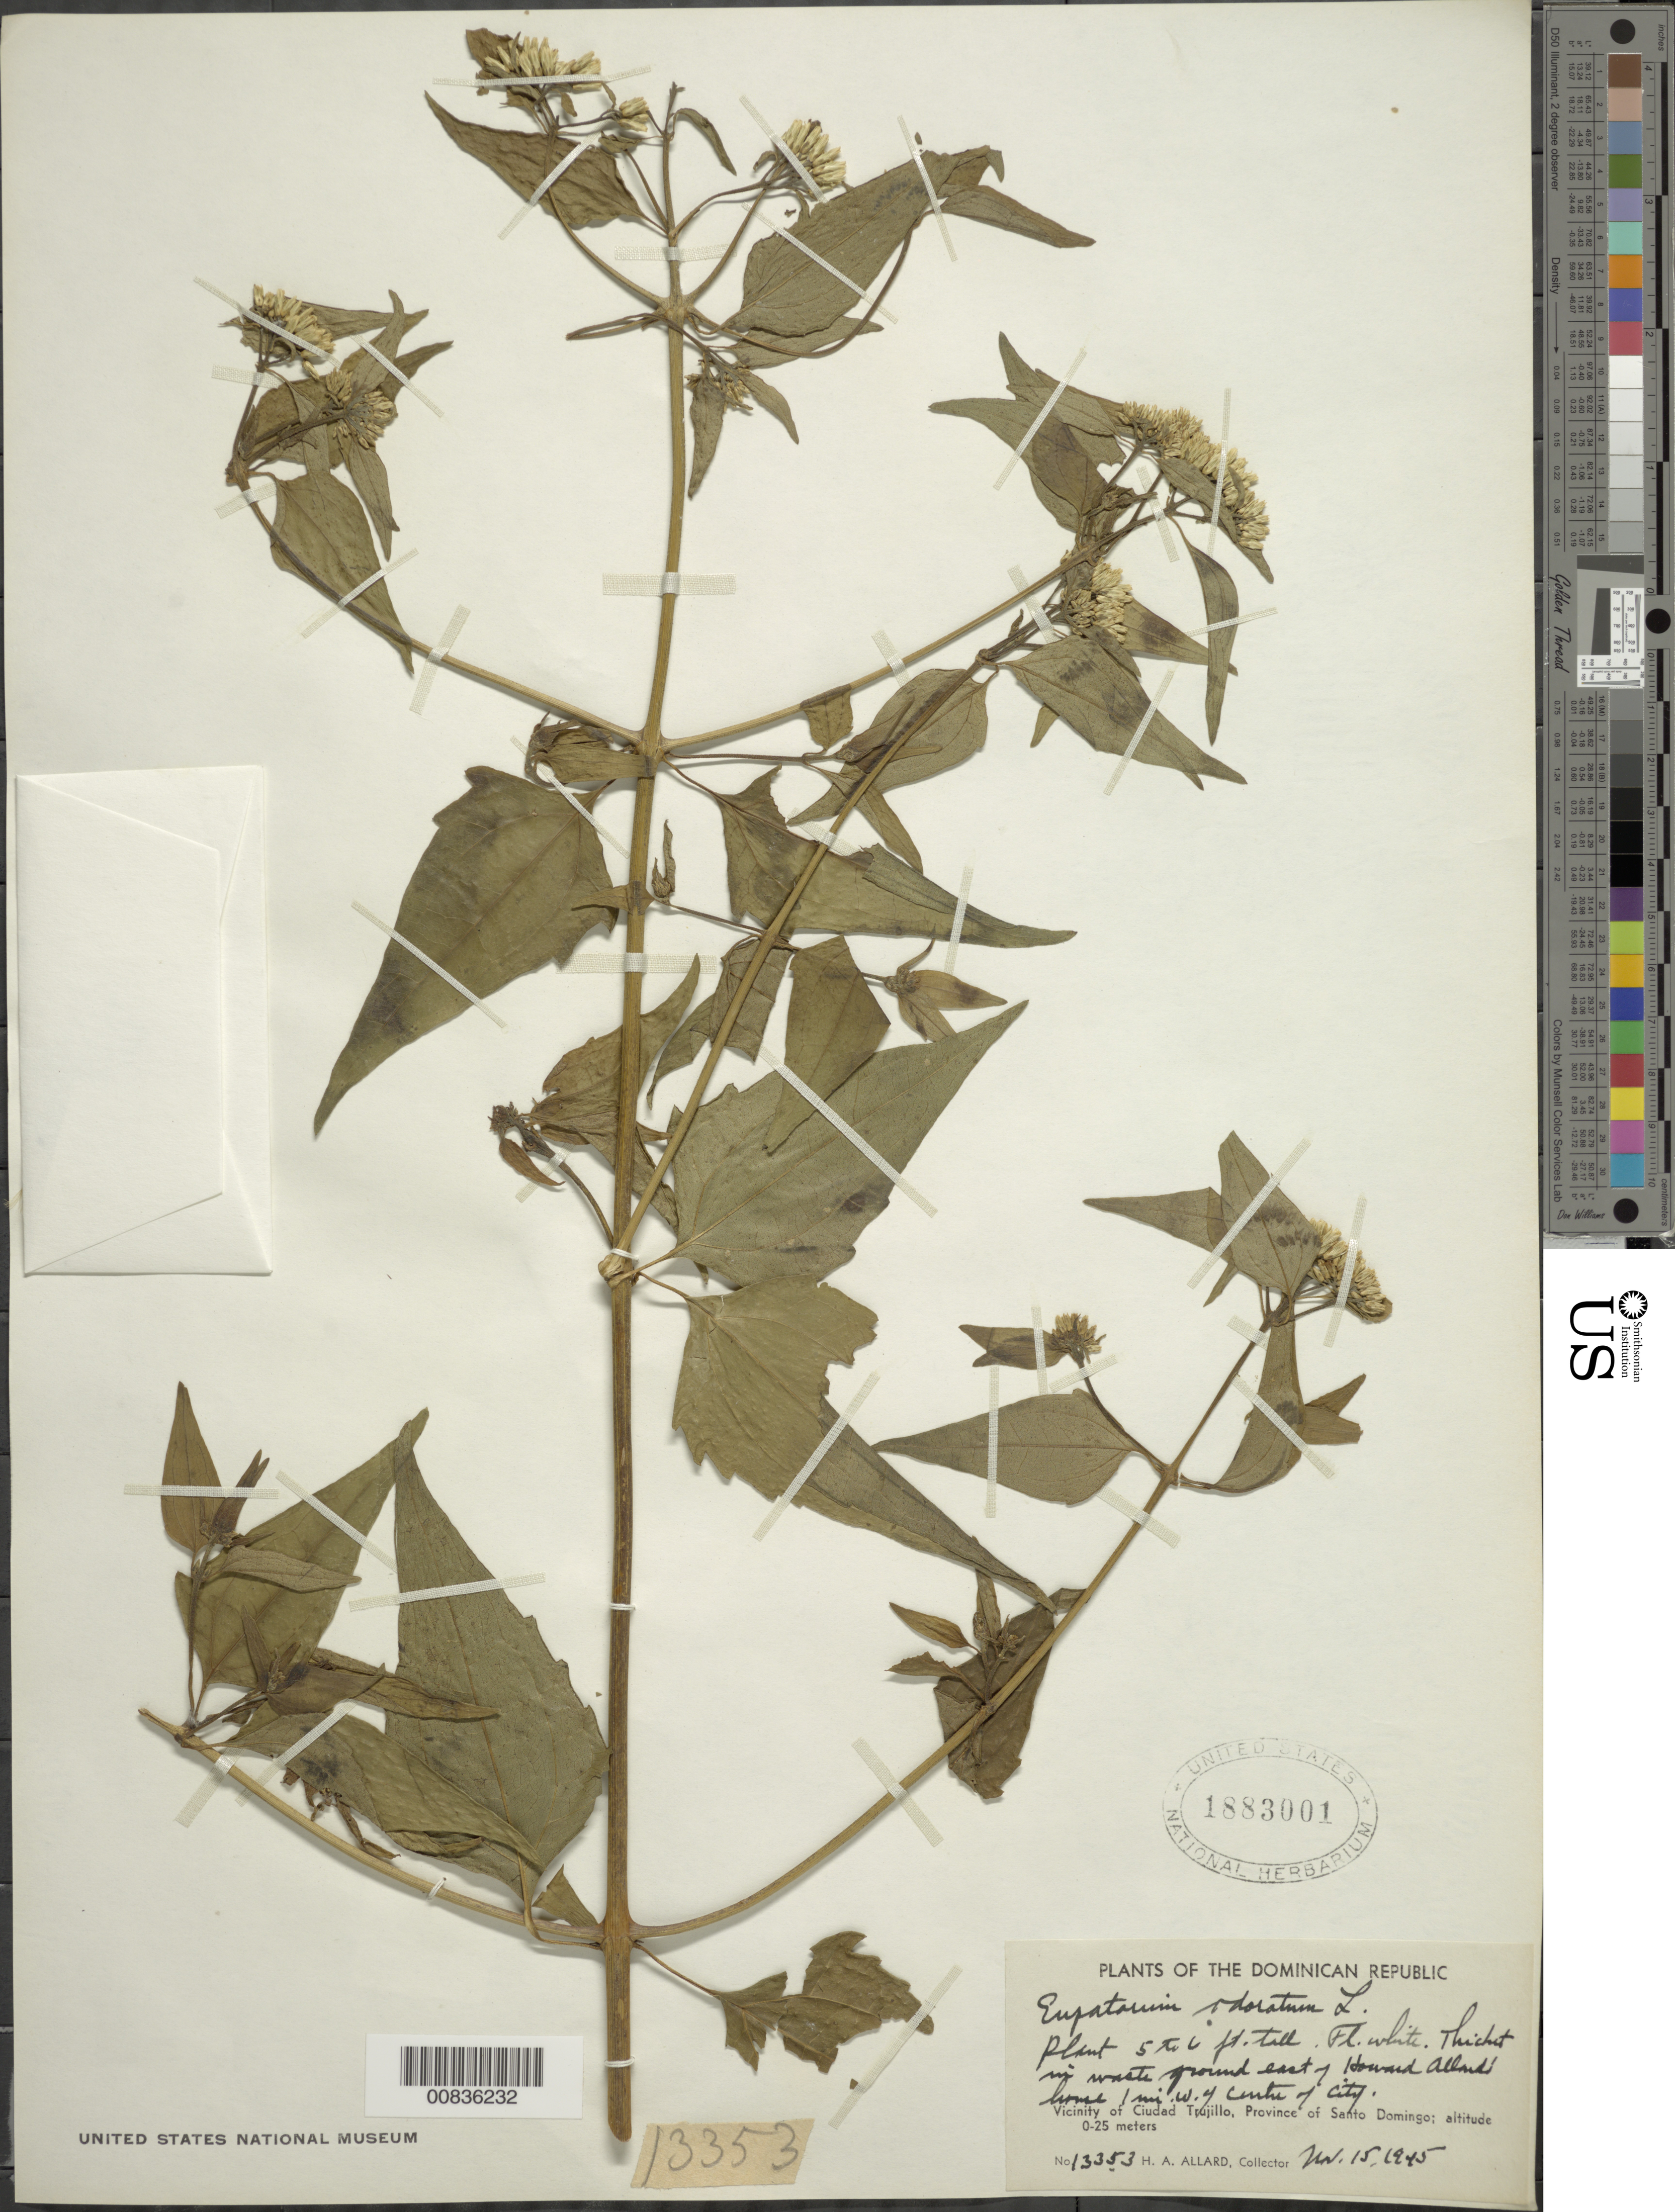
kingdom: Plantae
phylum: Tracheophyta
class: Magnoliopsida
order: Asterales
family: Asteraceae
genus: Chromolaena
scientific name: Chromolaena odorata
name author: (L.) R.M. King & H. Rob.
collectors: H. A. Allard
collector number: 13353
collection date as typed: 15 Nov 1945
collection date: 1945-11-15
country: Dominican Republic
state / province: Distrito Nacional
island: Hispaniola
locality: Vicinity of Santo Domingo City, E of Howard Allard's home, 1 mile W of center of city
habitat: Thickets in waste ground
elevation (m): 0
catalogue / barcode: US 1883001